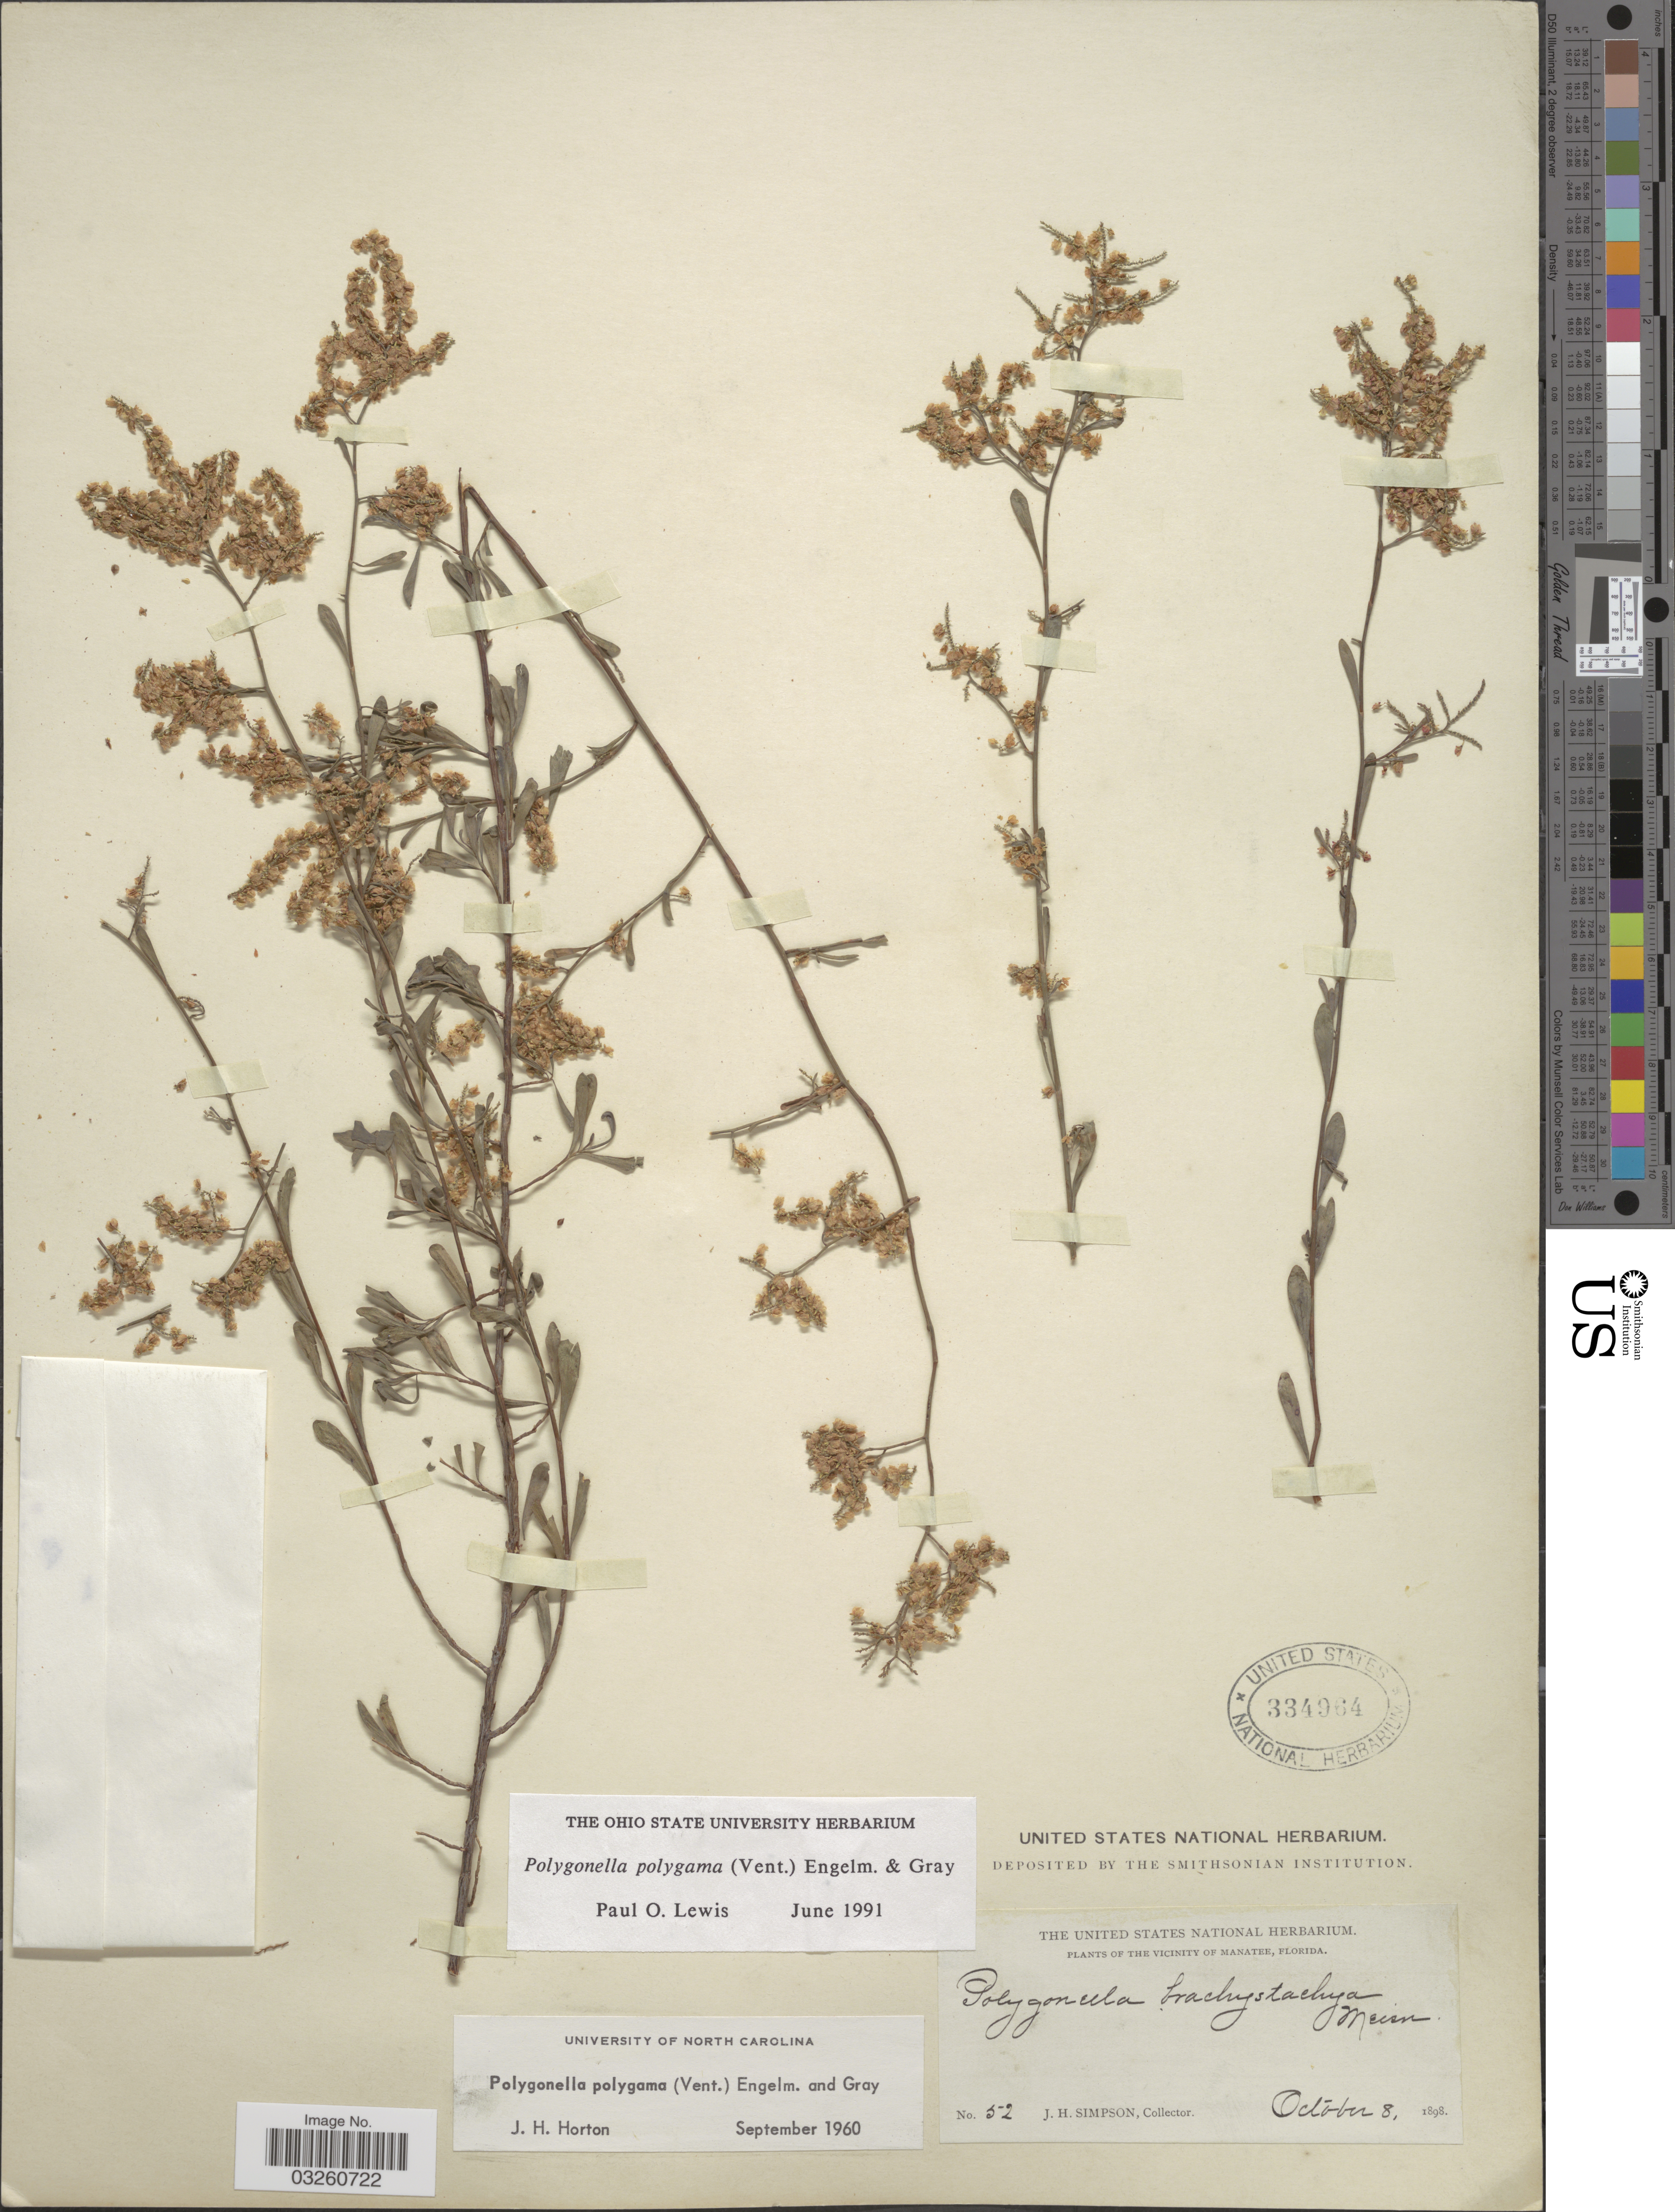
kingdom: Plantae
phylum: Tracheophyta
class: Magnoliopsida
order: Caryophyllales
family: Polygonaceae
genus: Polygonella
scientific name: Polygonella polygama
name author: (Vent.) Engelm. & A. Gray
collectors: J. H. Simpson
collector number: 52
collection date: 1898-10-08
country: United States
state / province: Florida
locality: The vicinity of Manatee.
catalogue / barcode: US 334964